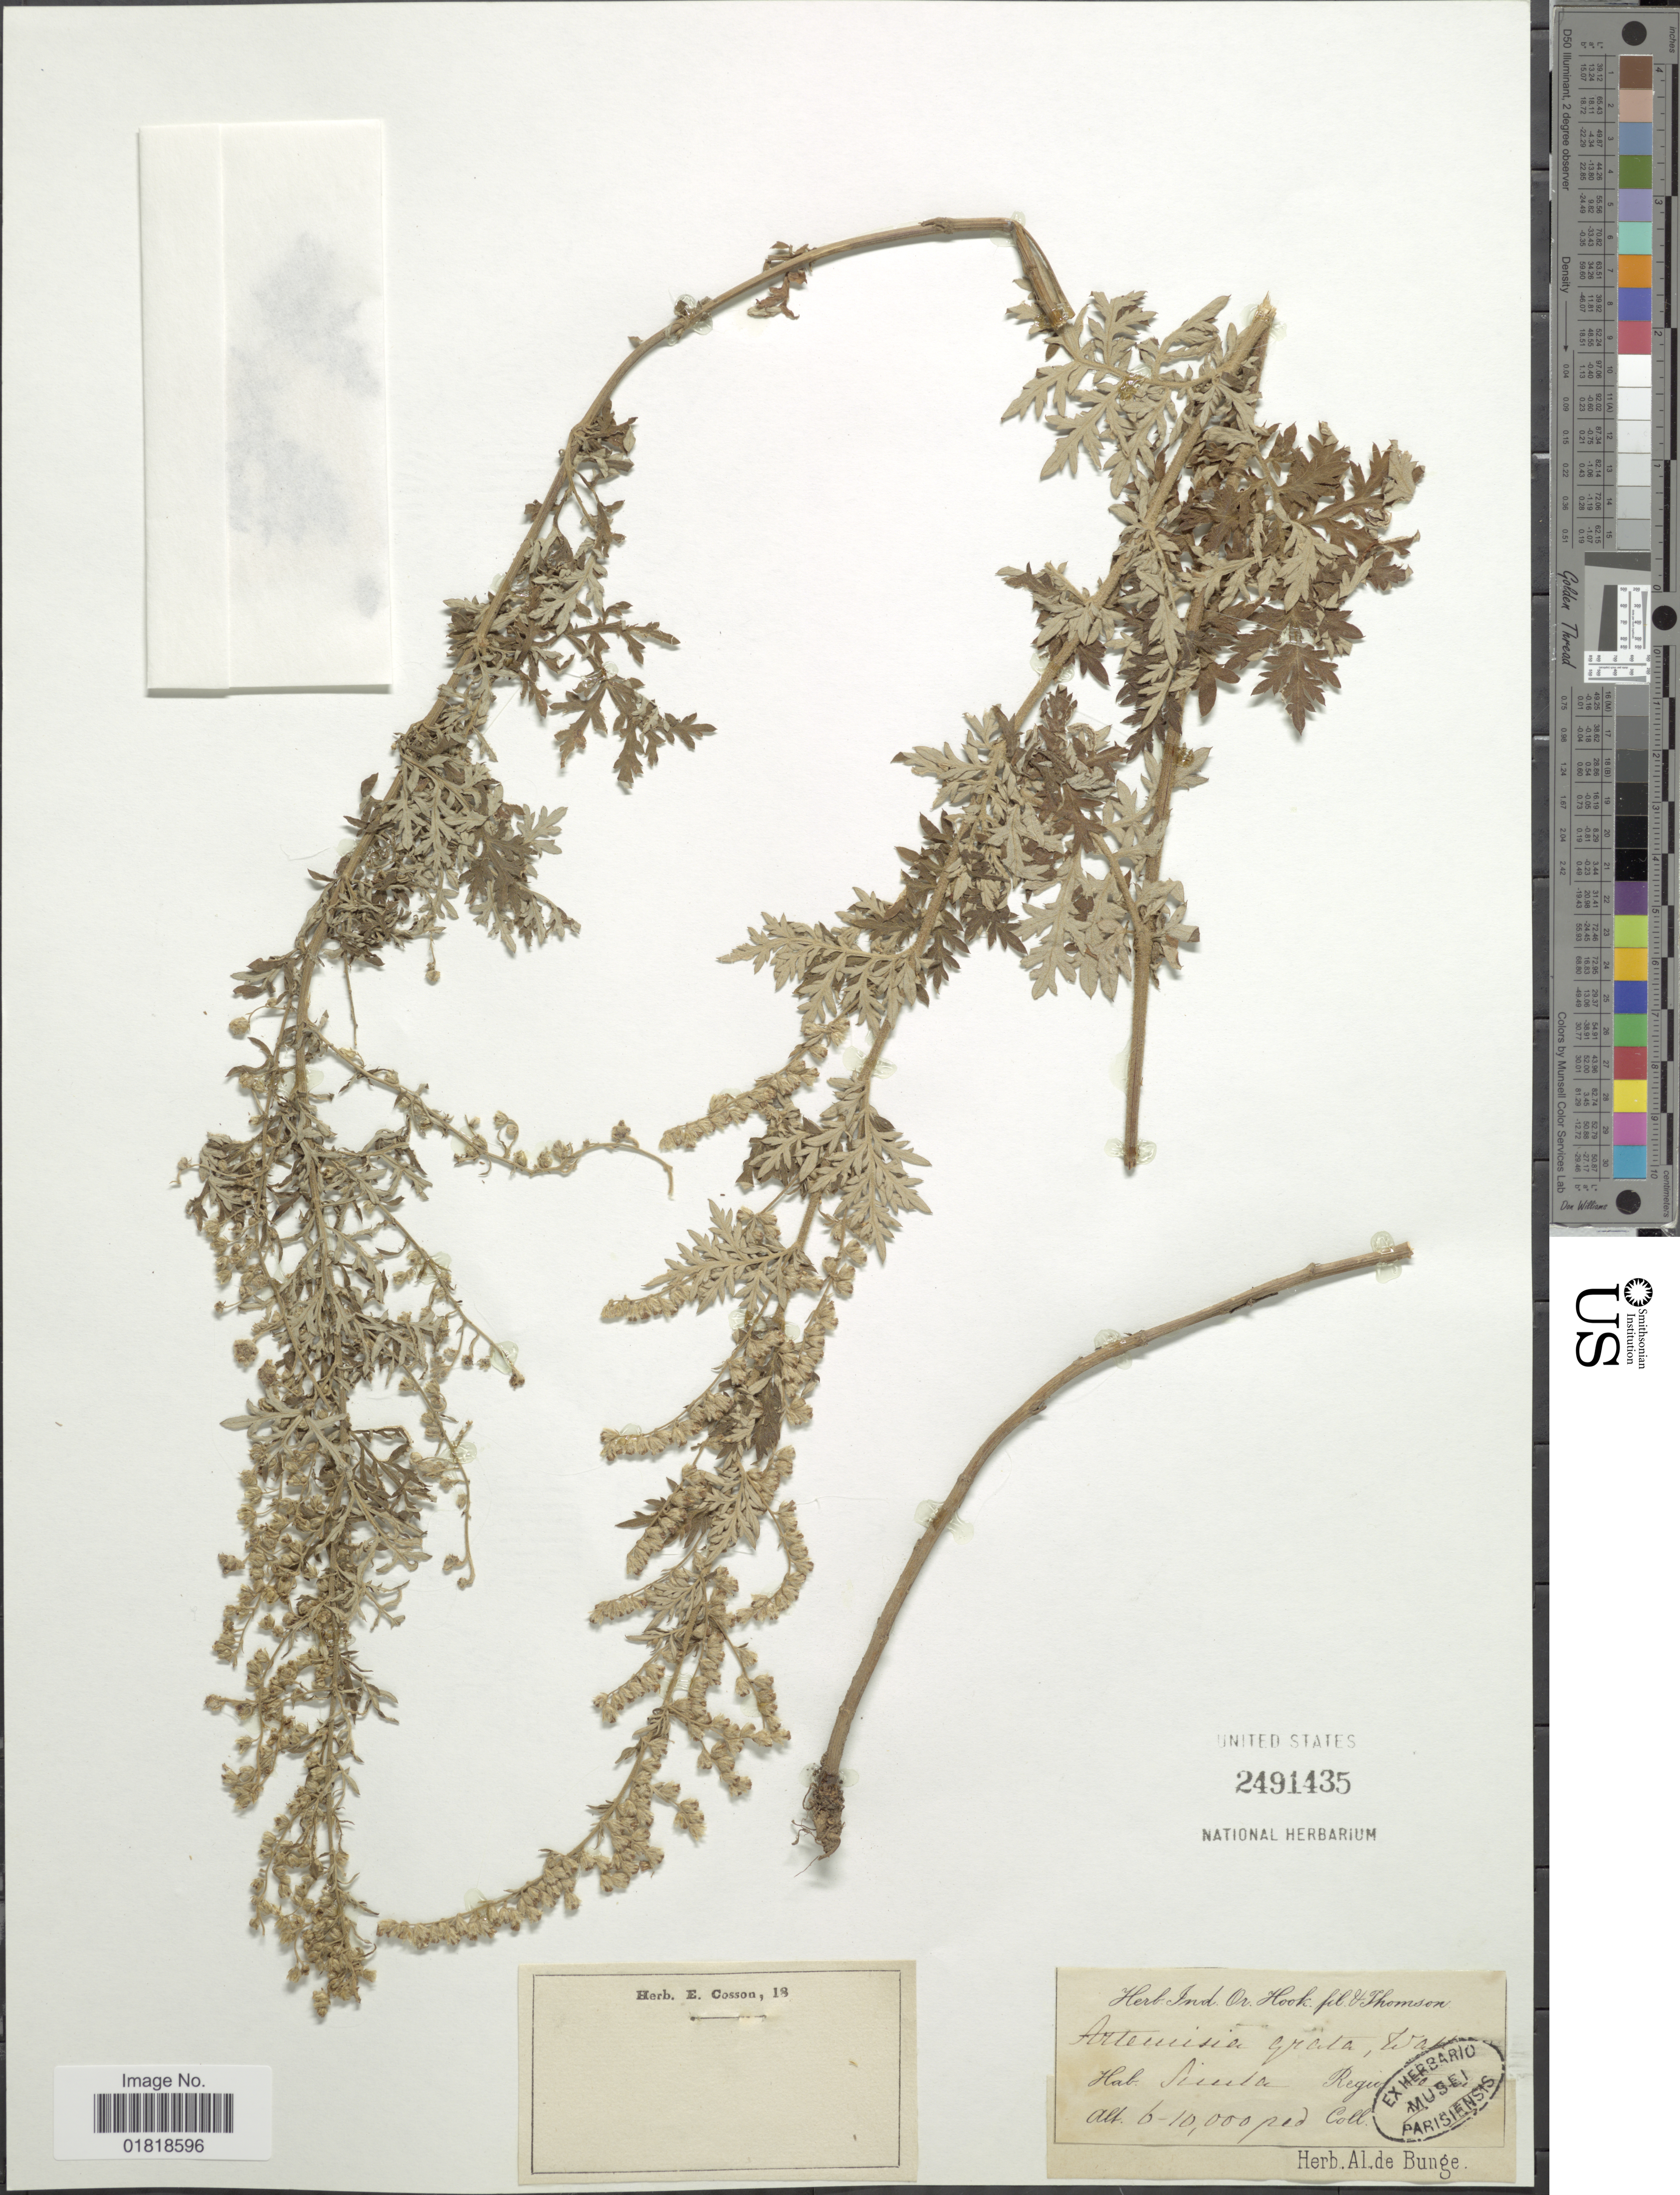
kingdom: Plantae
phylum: Tracheophyta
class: Magnoliopsida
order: Asterales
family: Asteraceae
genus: Artemisia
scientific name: Artemisia grata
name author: Wall. ex Besser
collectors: -- Thomson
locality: Scinta [unsure placement] [interpreted]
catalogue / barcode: US 2491435